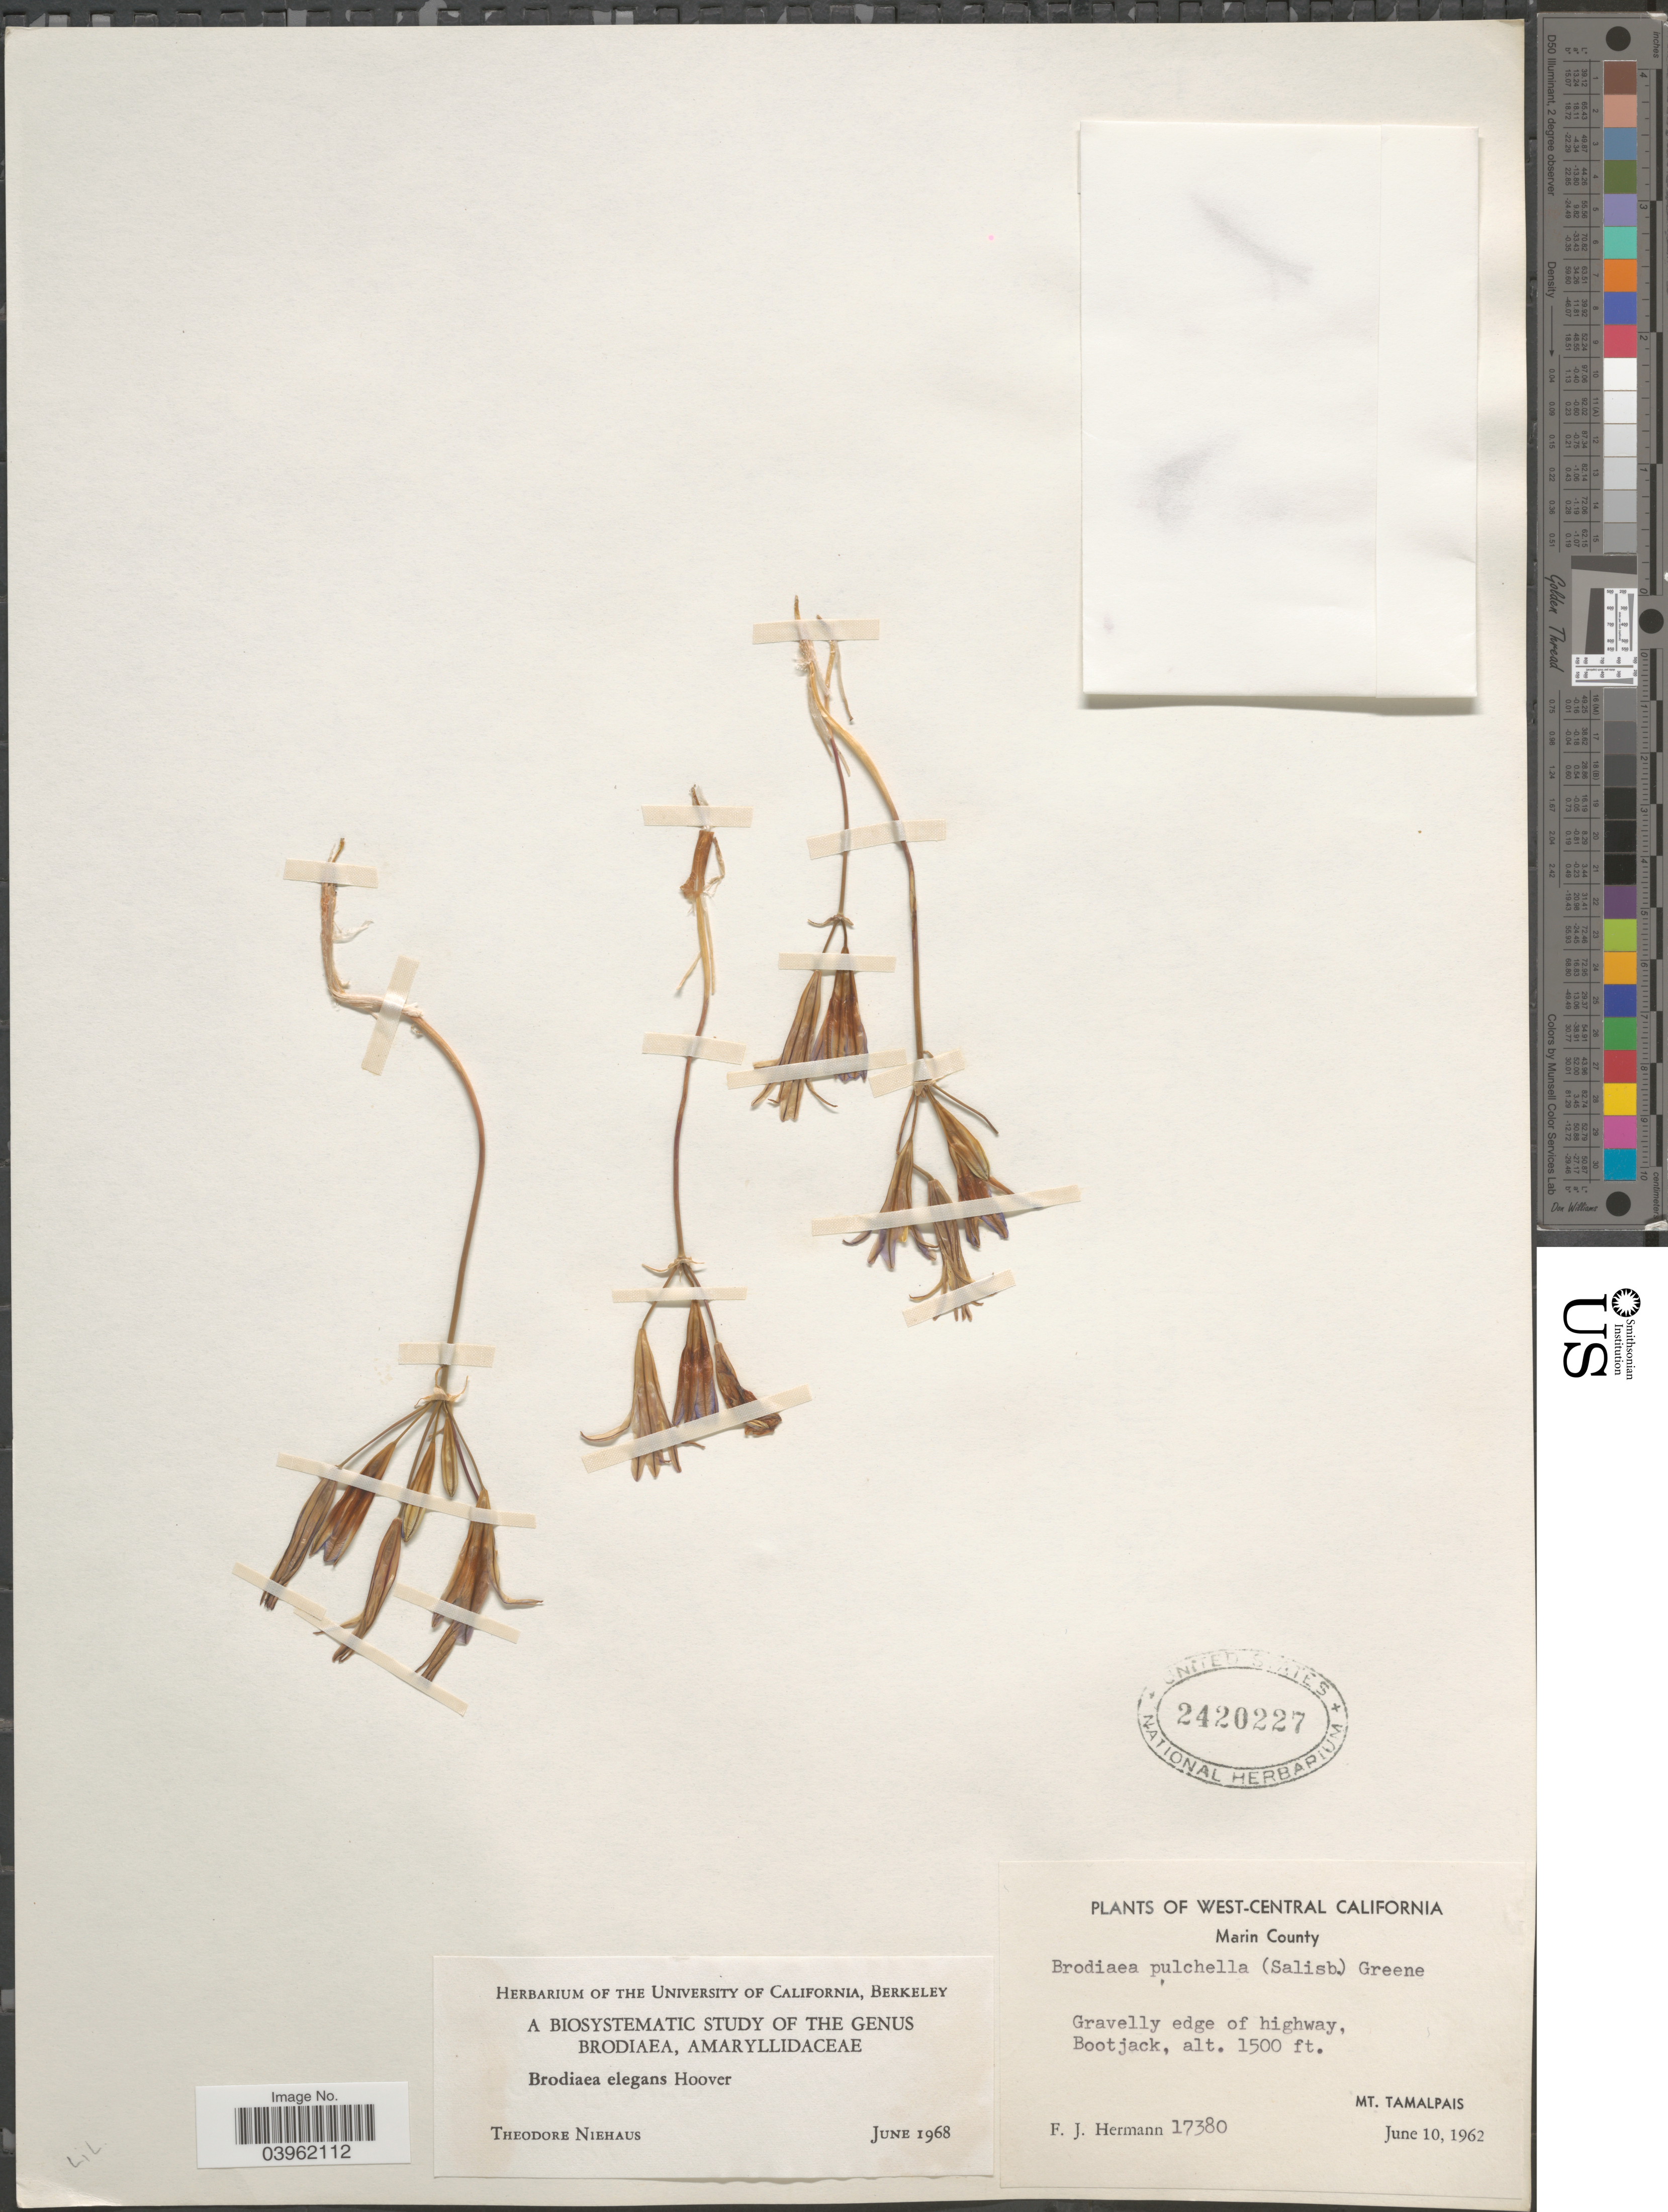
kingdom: Plantae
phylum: Tracheophyta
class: Liliopsida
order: Asparagales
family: Asparagaceae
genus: Brodiaea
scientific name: Brodiaea elegans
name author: Hoover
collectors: F. J. Hermann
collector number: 17380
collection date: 1962-06-10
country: United States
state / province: California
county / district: Marin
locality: West-Central California. Marin County. Bootjack. Mt. Tamalpais.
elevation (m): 457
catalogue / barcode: US 2420227